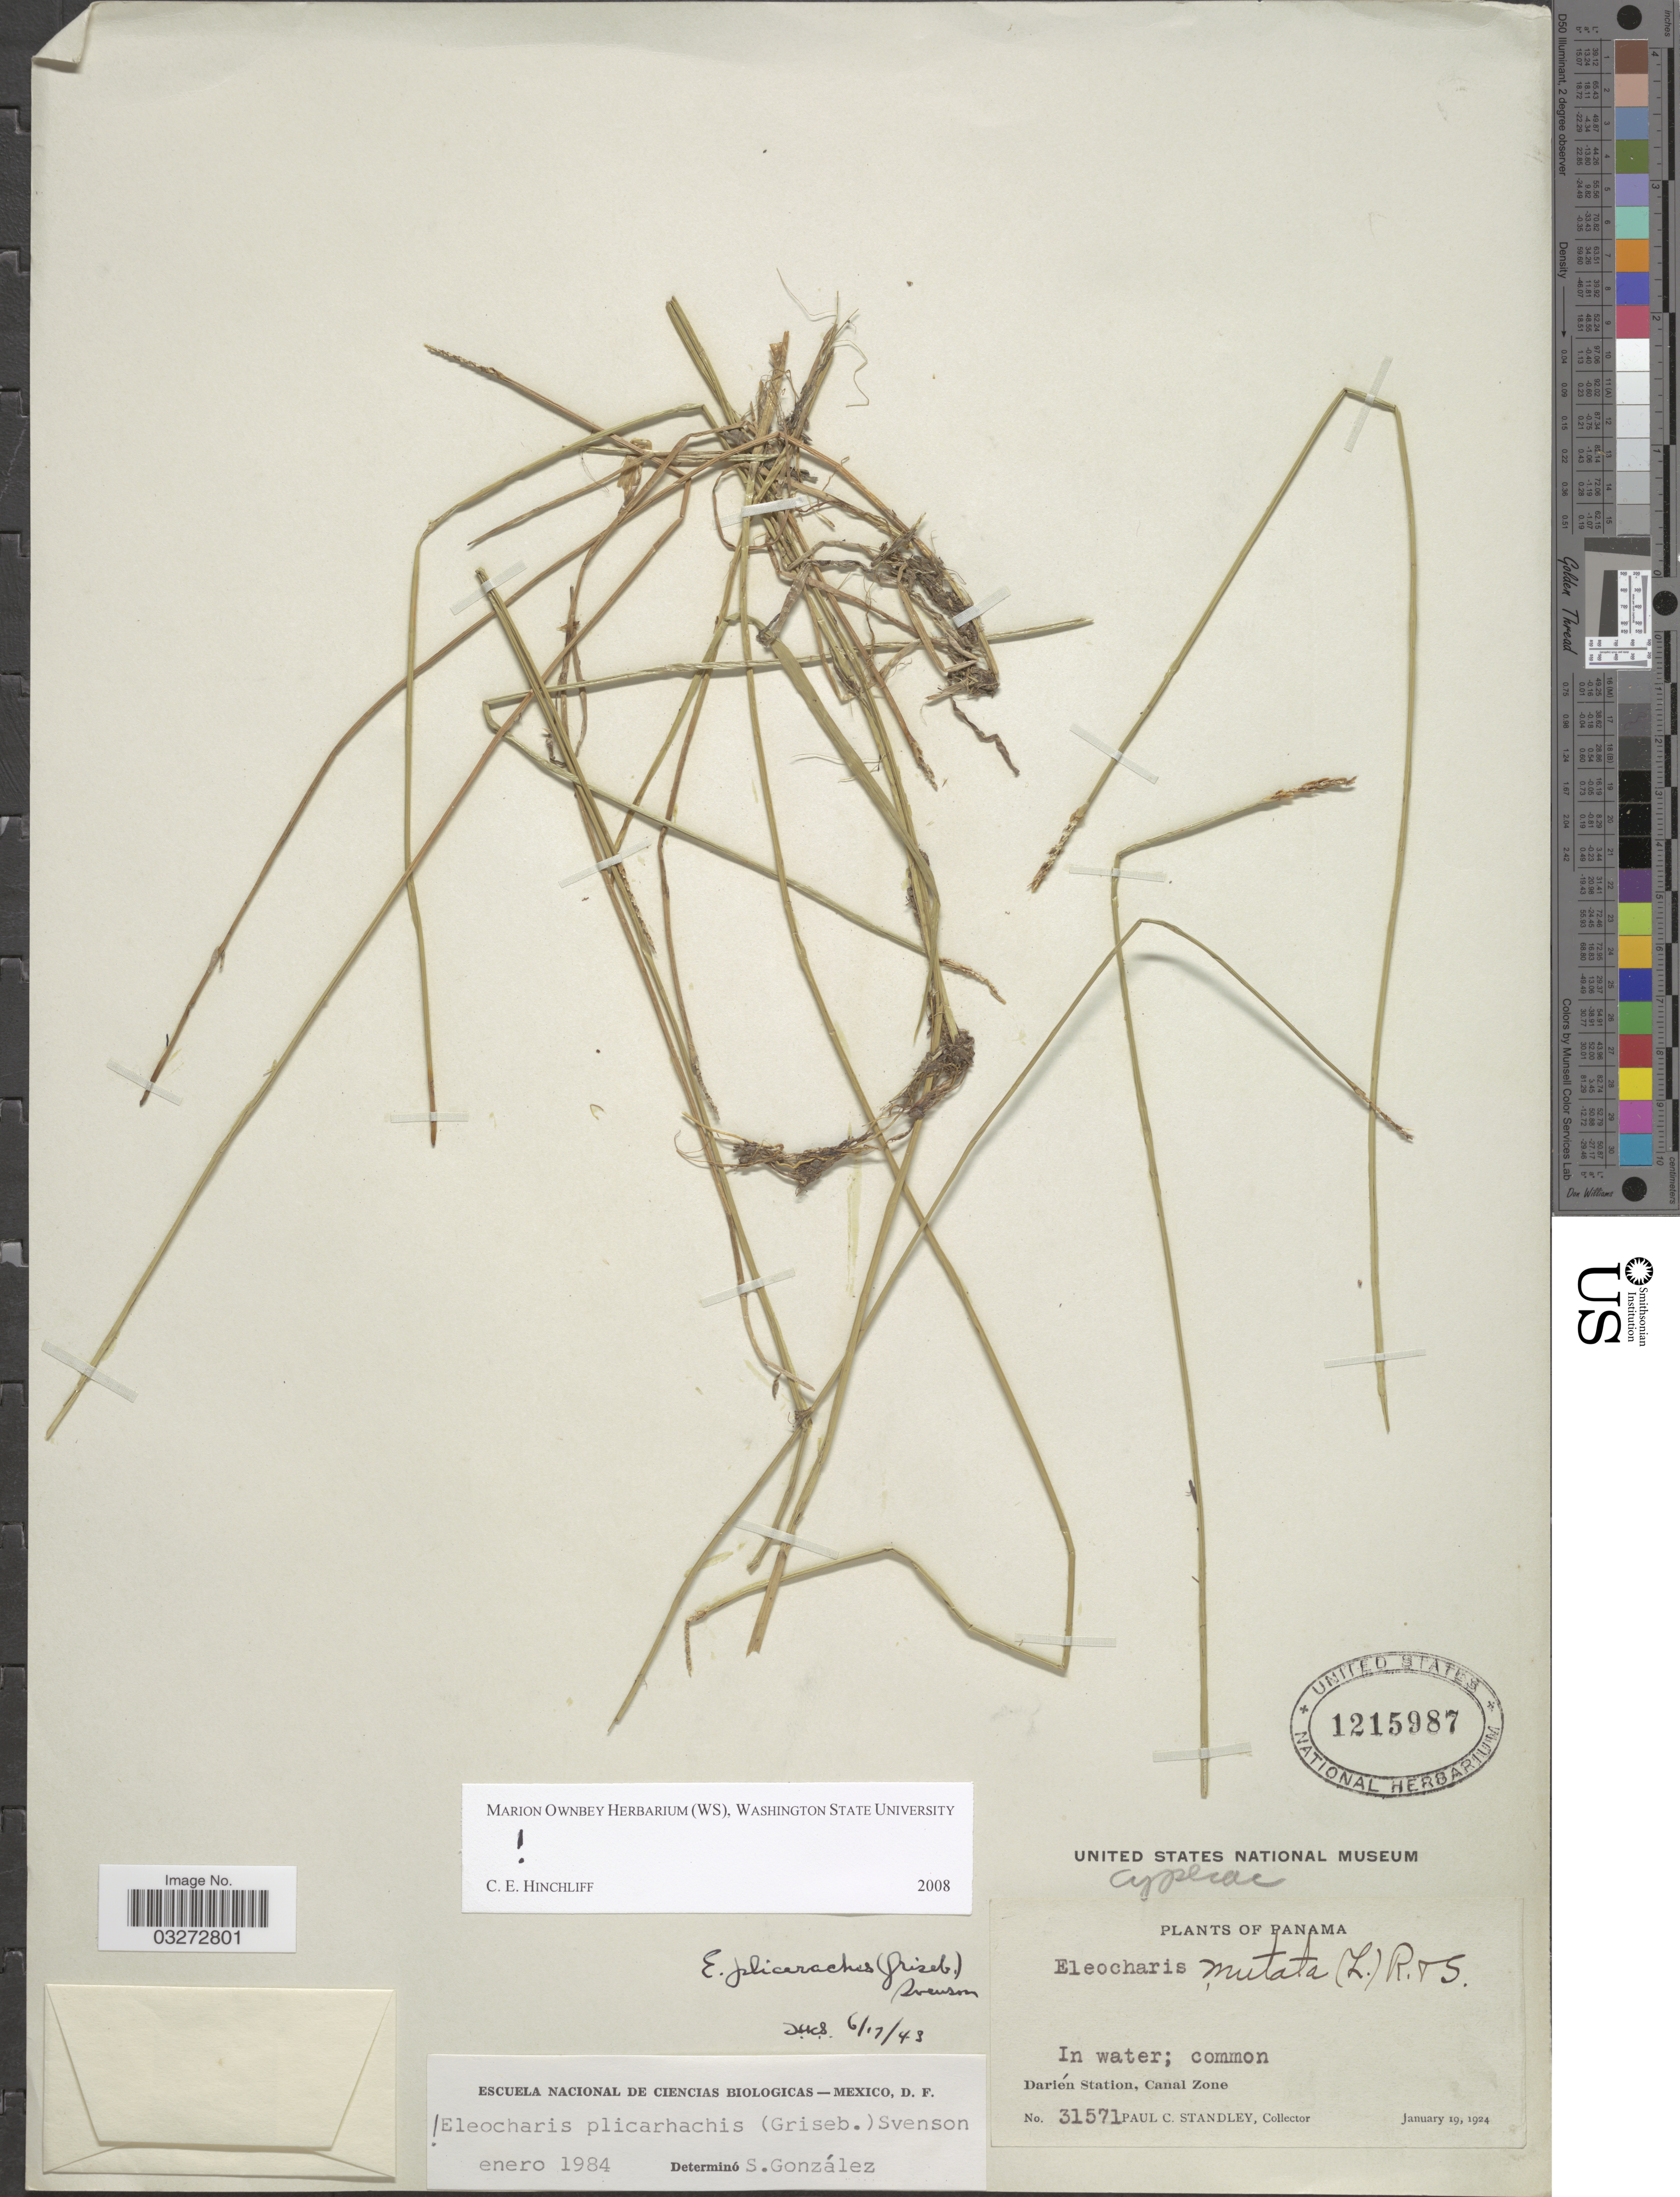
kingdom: Plantae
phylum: Tracheophyta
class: Liliopsida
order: Poales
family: Cyperaceae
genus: Eleocharis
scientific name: Eleocharis plicarhachis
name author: (Griseb.) Svenson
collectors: P. C. Standley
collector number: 31571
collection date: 1924-01-19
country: Panama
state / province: Colón / Panamá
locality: Darién Station, Canal Zone.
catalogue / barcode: US 1215987